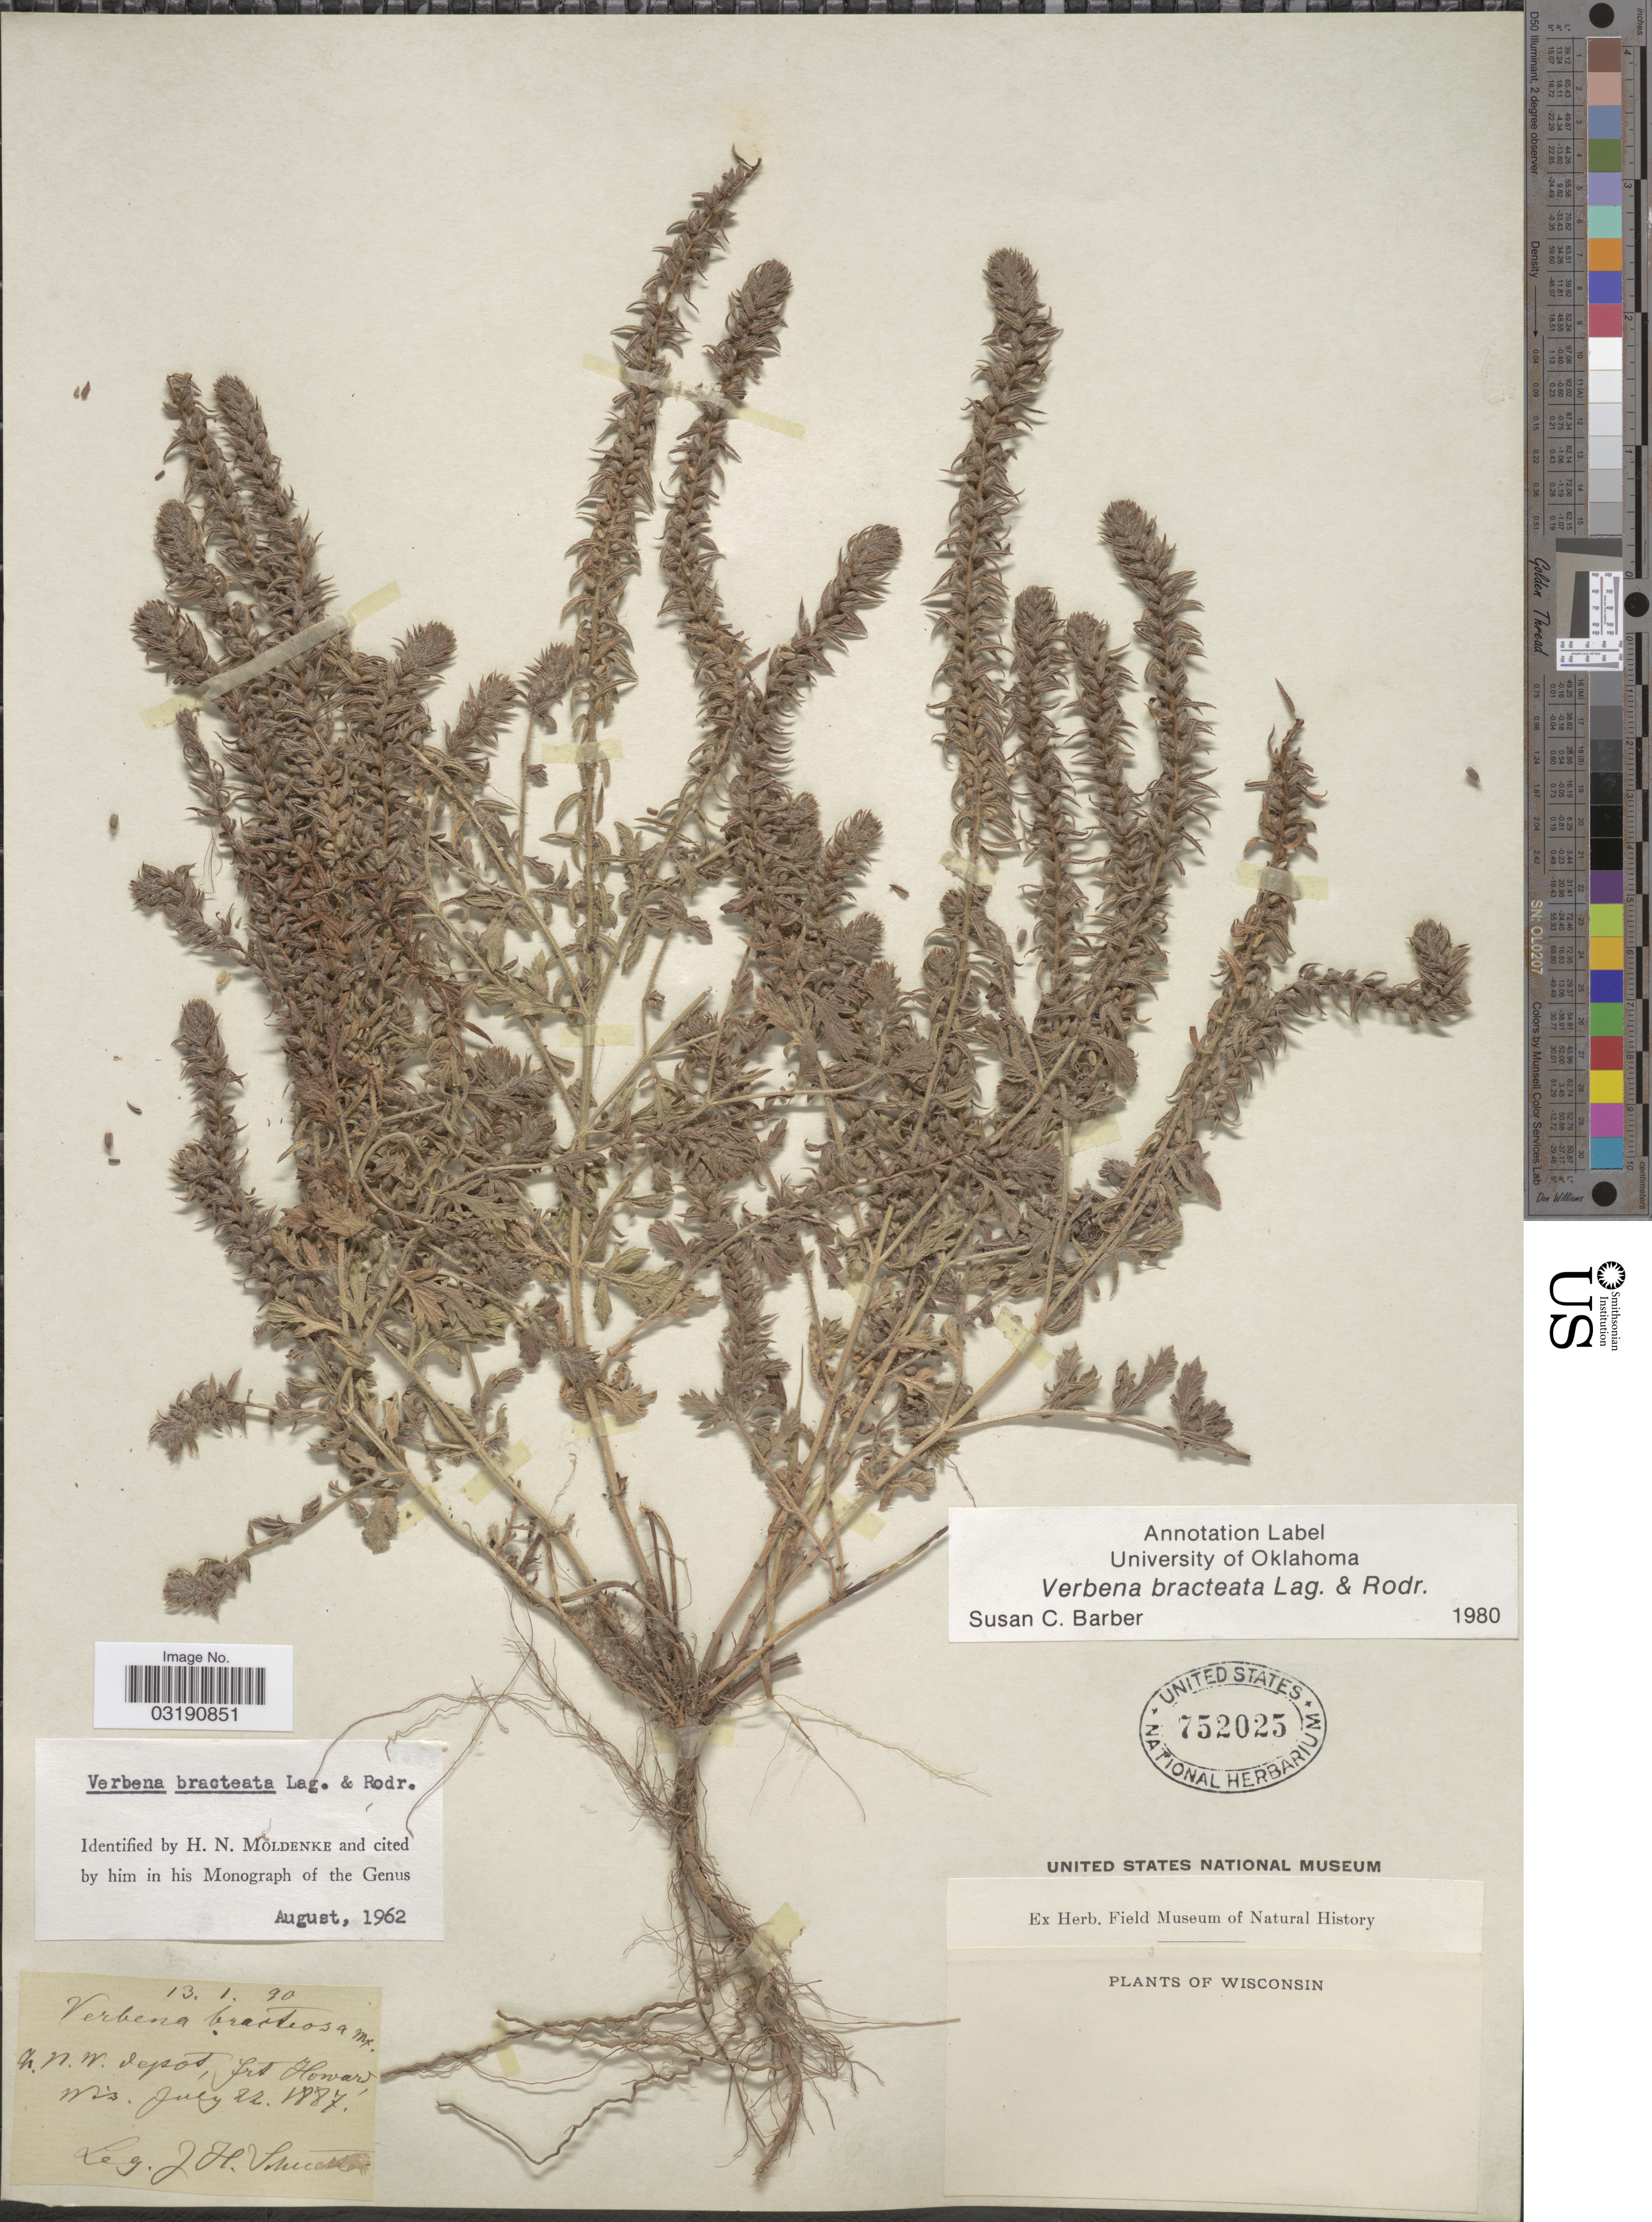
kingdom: Plantae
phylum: Tracheophyta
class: Magnoliopsida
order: Lamiales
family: Verbenaceae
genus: Verbena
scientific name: Verbena bracteata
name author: Cav. ex Lag. & Rodr.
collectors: J. H. Schuette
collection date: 1887-07-22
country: United States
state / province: Wisconsin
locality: In N.W. depot, Fort Howard.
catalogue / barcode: US 752025